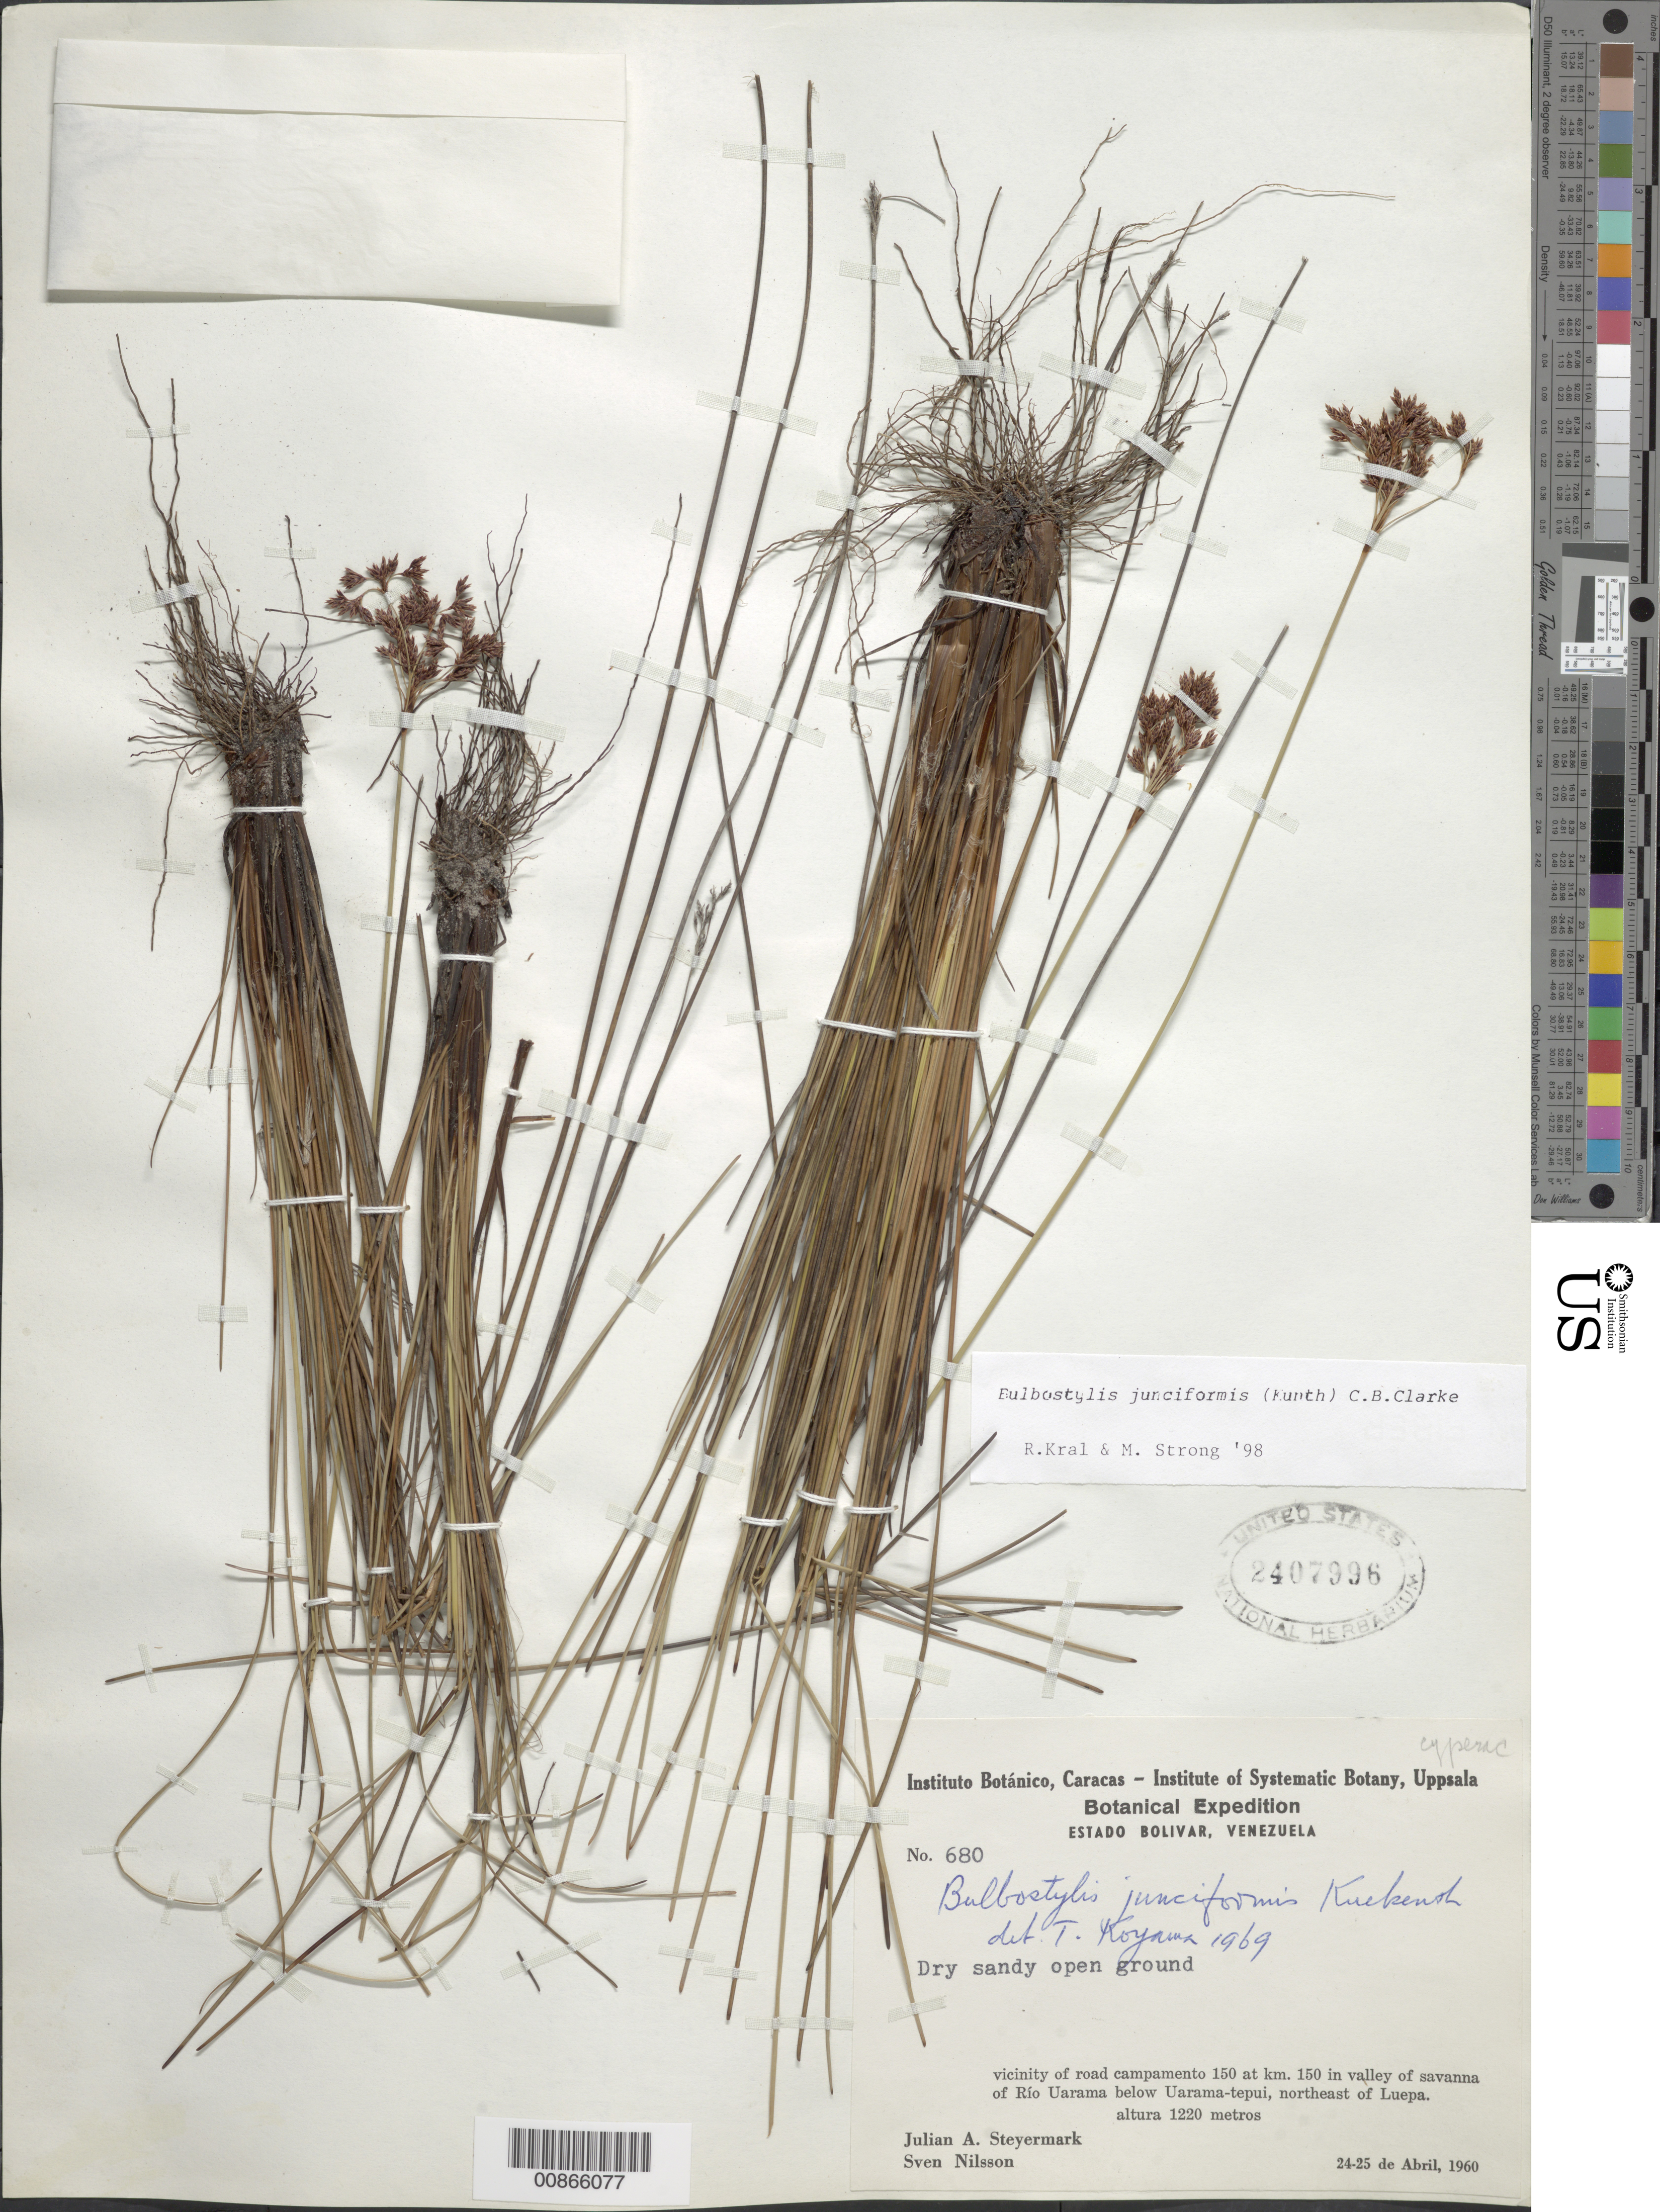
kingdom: Plantae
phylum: Tracheophyta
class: Liliopsida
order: Poales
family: Cyperaceae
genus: Bulbostylis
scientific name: Bulbostylis junciformis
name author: (Kunth) C.B. Clarke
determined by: Kral, R.; Strong, M. T.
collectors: J. Steyermark & S. Nilsson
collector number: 60 680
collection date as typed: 24-Apr-60 to 25-Apr-60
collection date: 1960-04-24/1960-04-25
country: Venezuela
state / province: Bolívar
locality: Río Uarama, below Uarama-tepuí, NE of Luepa, vic. of road campamento 150 at km 150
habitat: Dry sandy open ground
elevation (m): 1220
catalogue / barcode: US 2407996